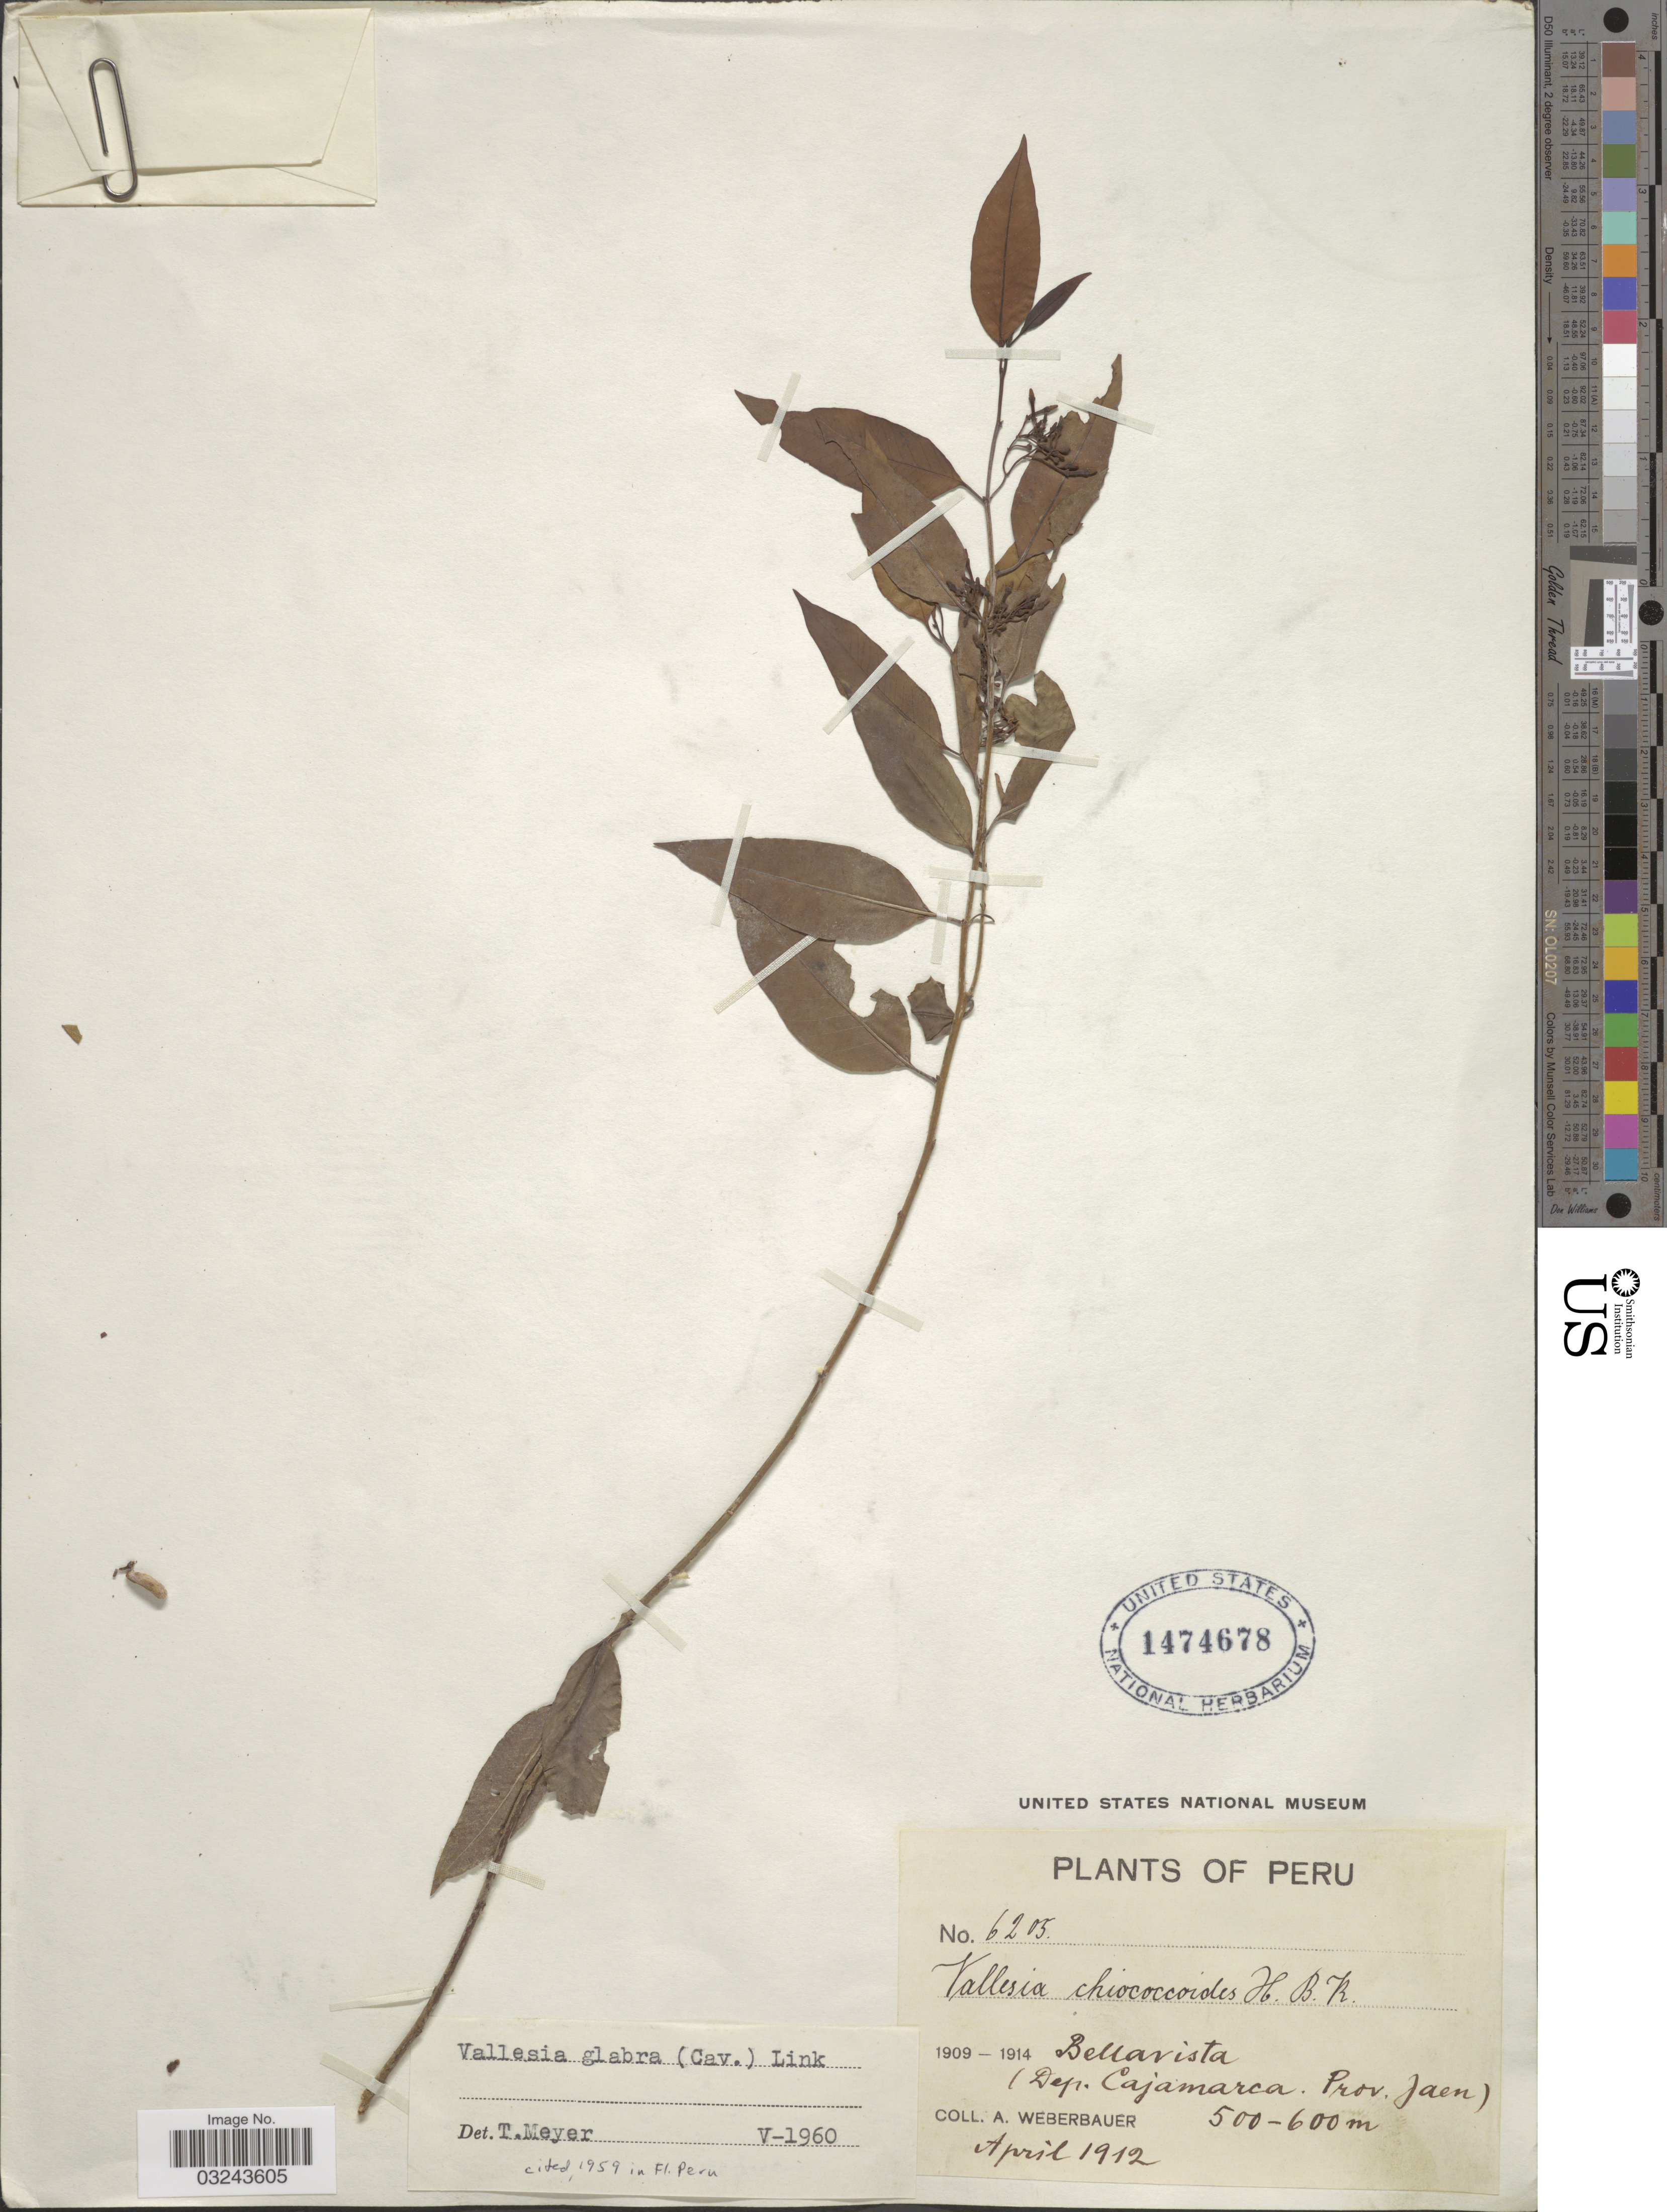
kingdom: Plantae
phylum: Tracheophyta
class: Magnoliopsida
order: Gentianales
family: Apocynaceae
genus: Vallesia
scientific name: Vallesia glabra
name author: (Cav.) Link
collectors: A. Weberbauer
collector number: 6205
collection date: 1912-04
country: Peru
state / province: Cajamarca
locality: Bellavista (Dep. Cajamarca, Prov. Jaen).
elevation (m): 500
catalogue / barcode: US 1474678